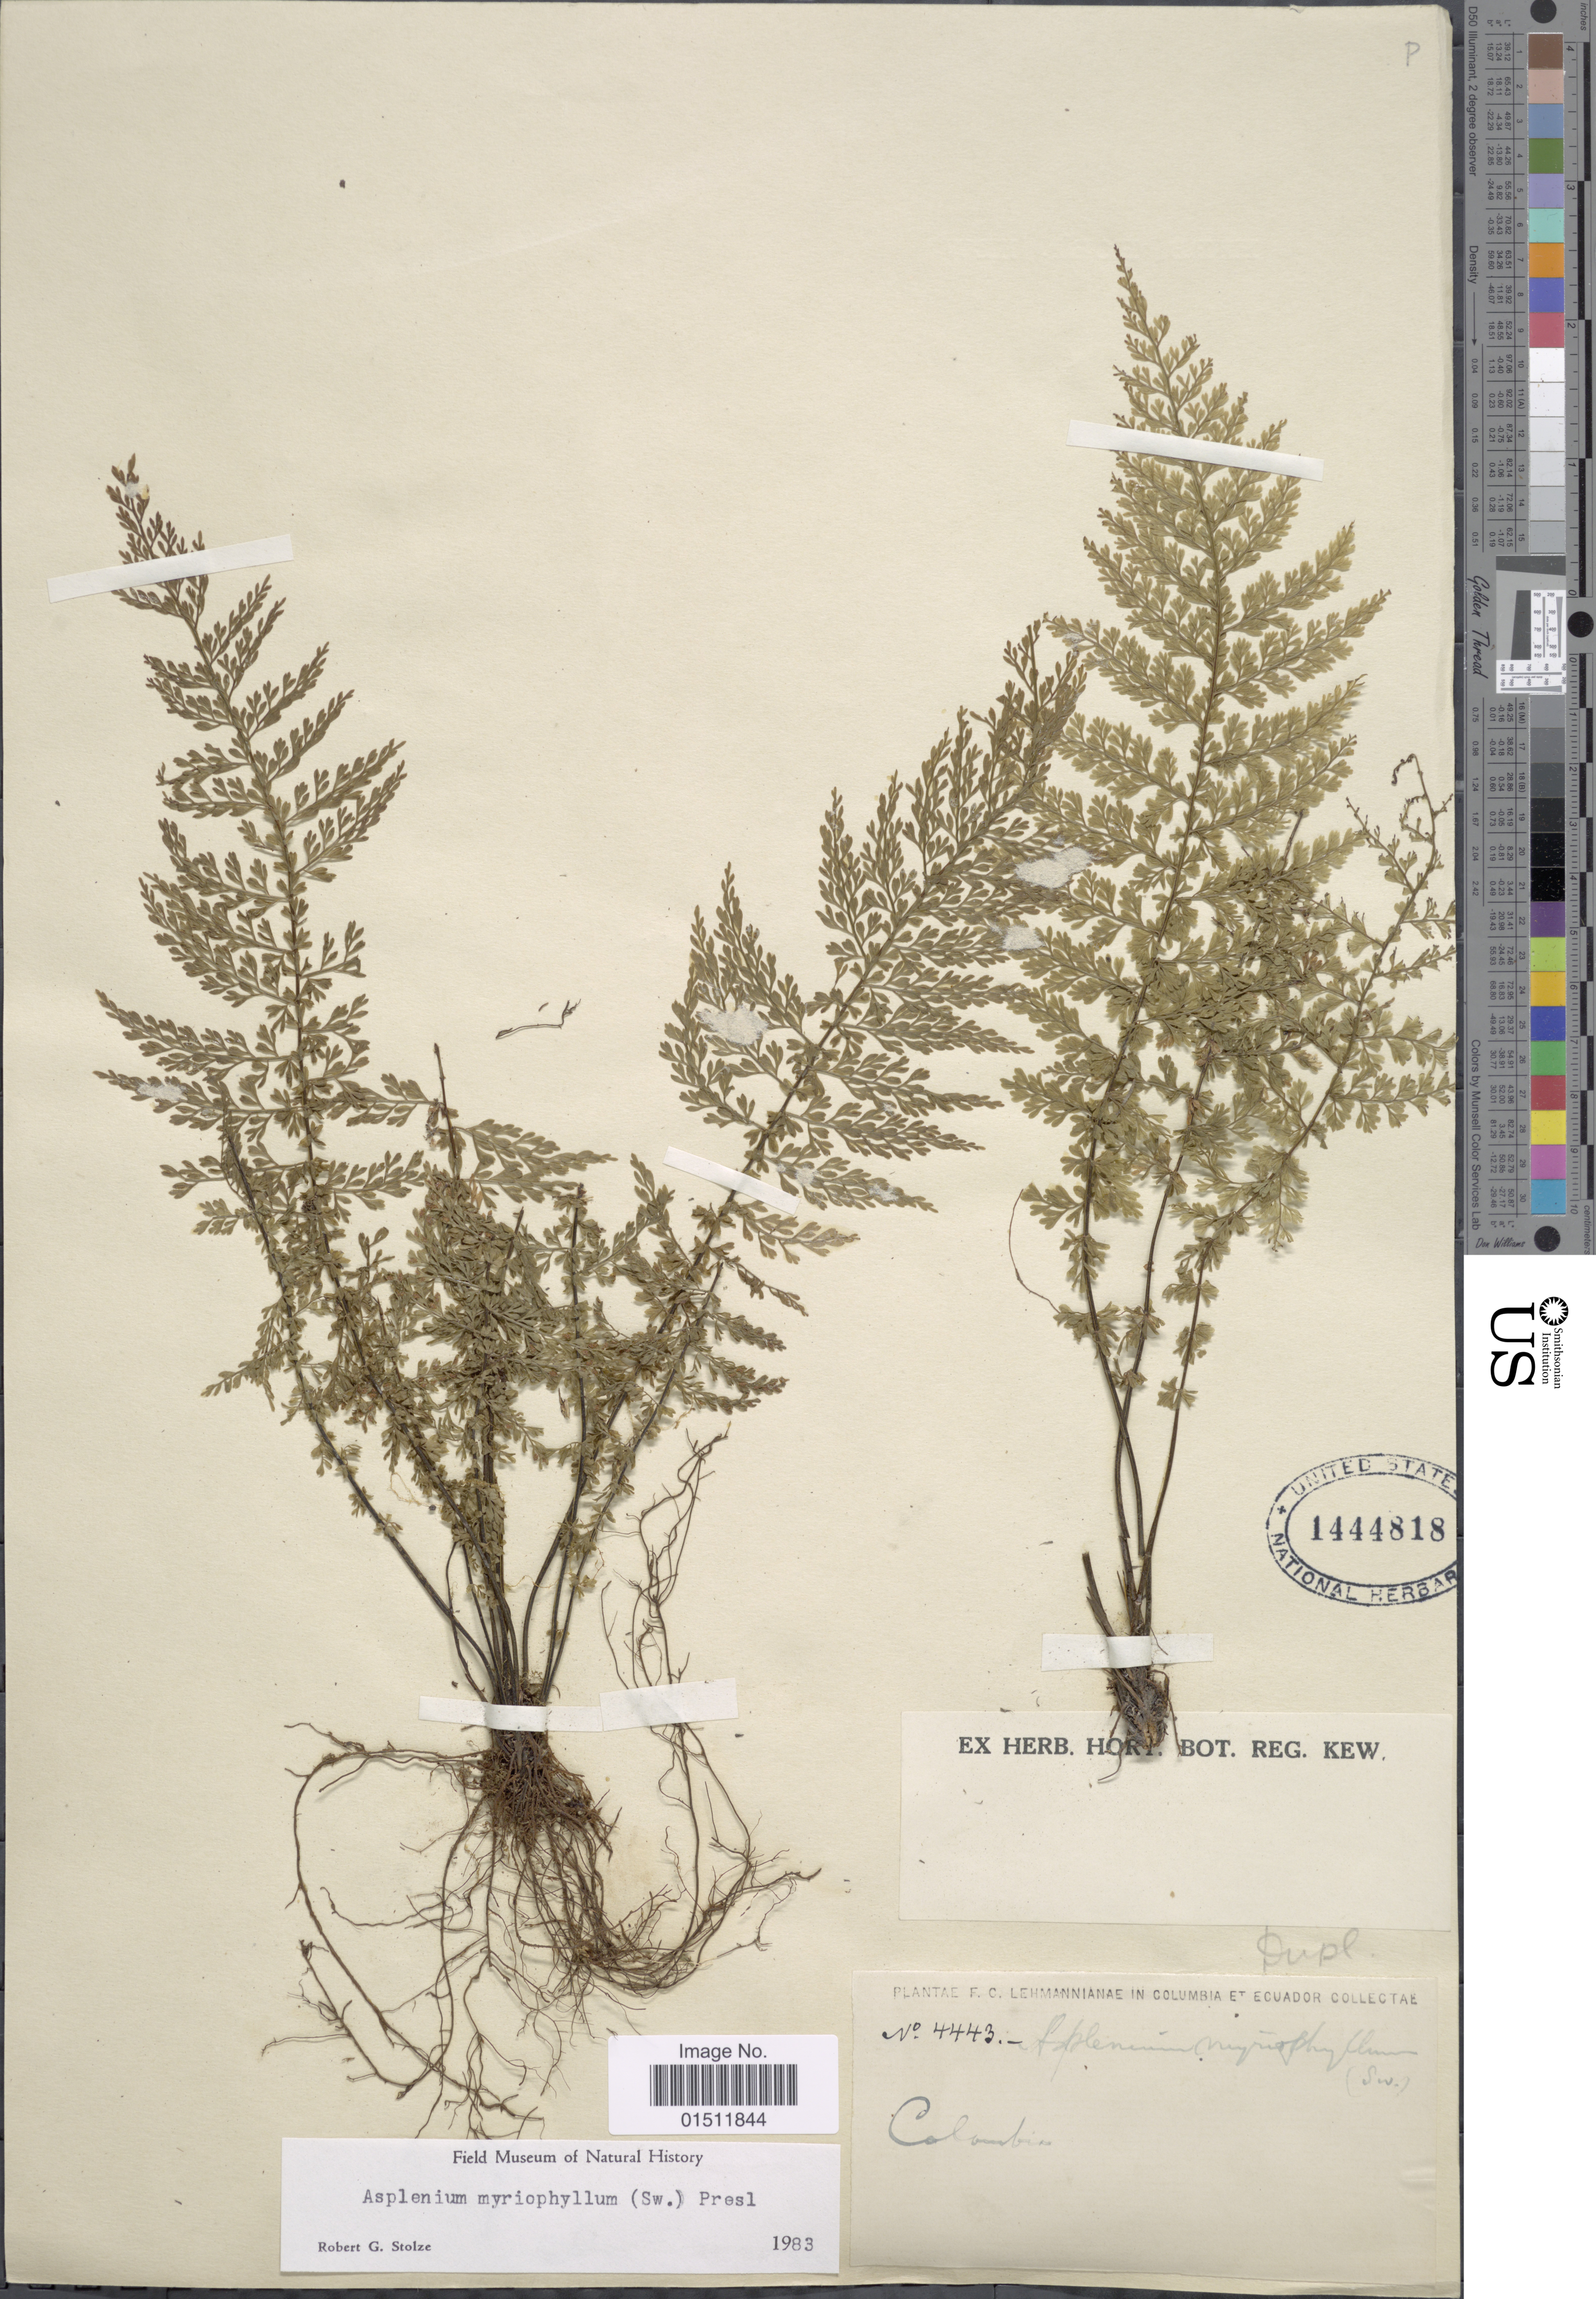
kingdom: Plantae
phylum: Tracheophyta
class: Polypodiopsida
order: Polypodiales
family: Aspleniaceae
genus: Asplenium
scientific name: Asplenium myriophyllum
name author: (Sw.) C. Presl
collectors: F. C. Lehmann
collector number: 4443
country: Colombia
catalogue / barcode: US 14444818